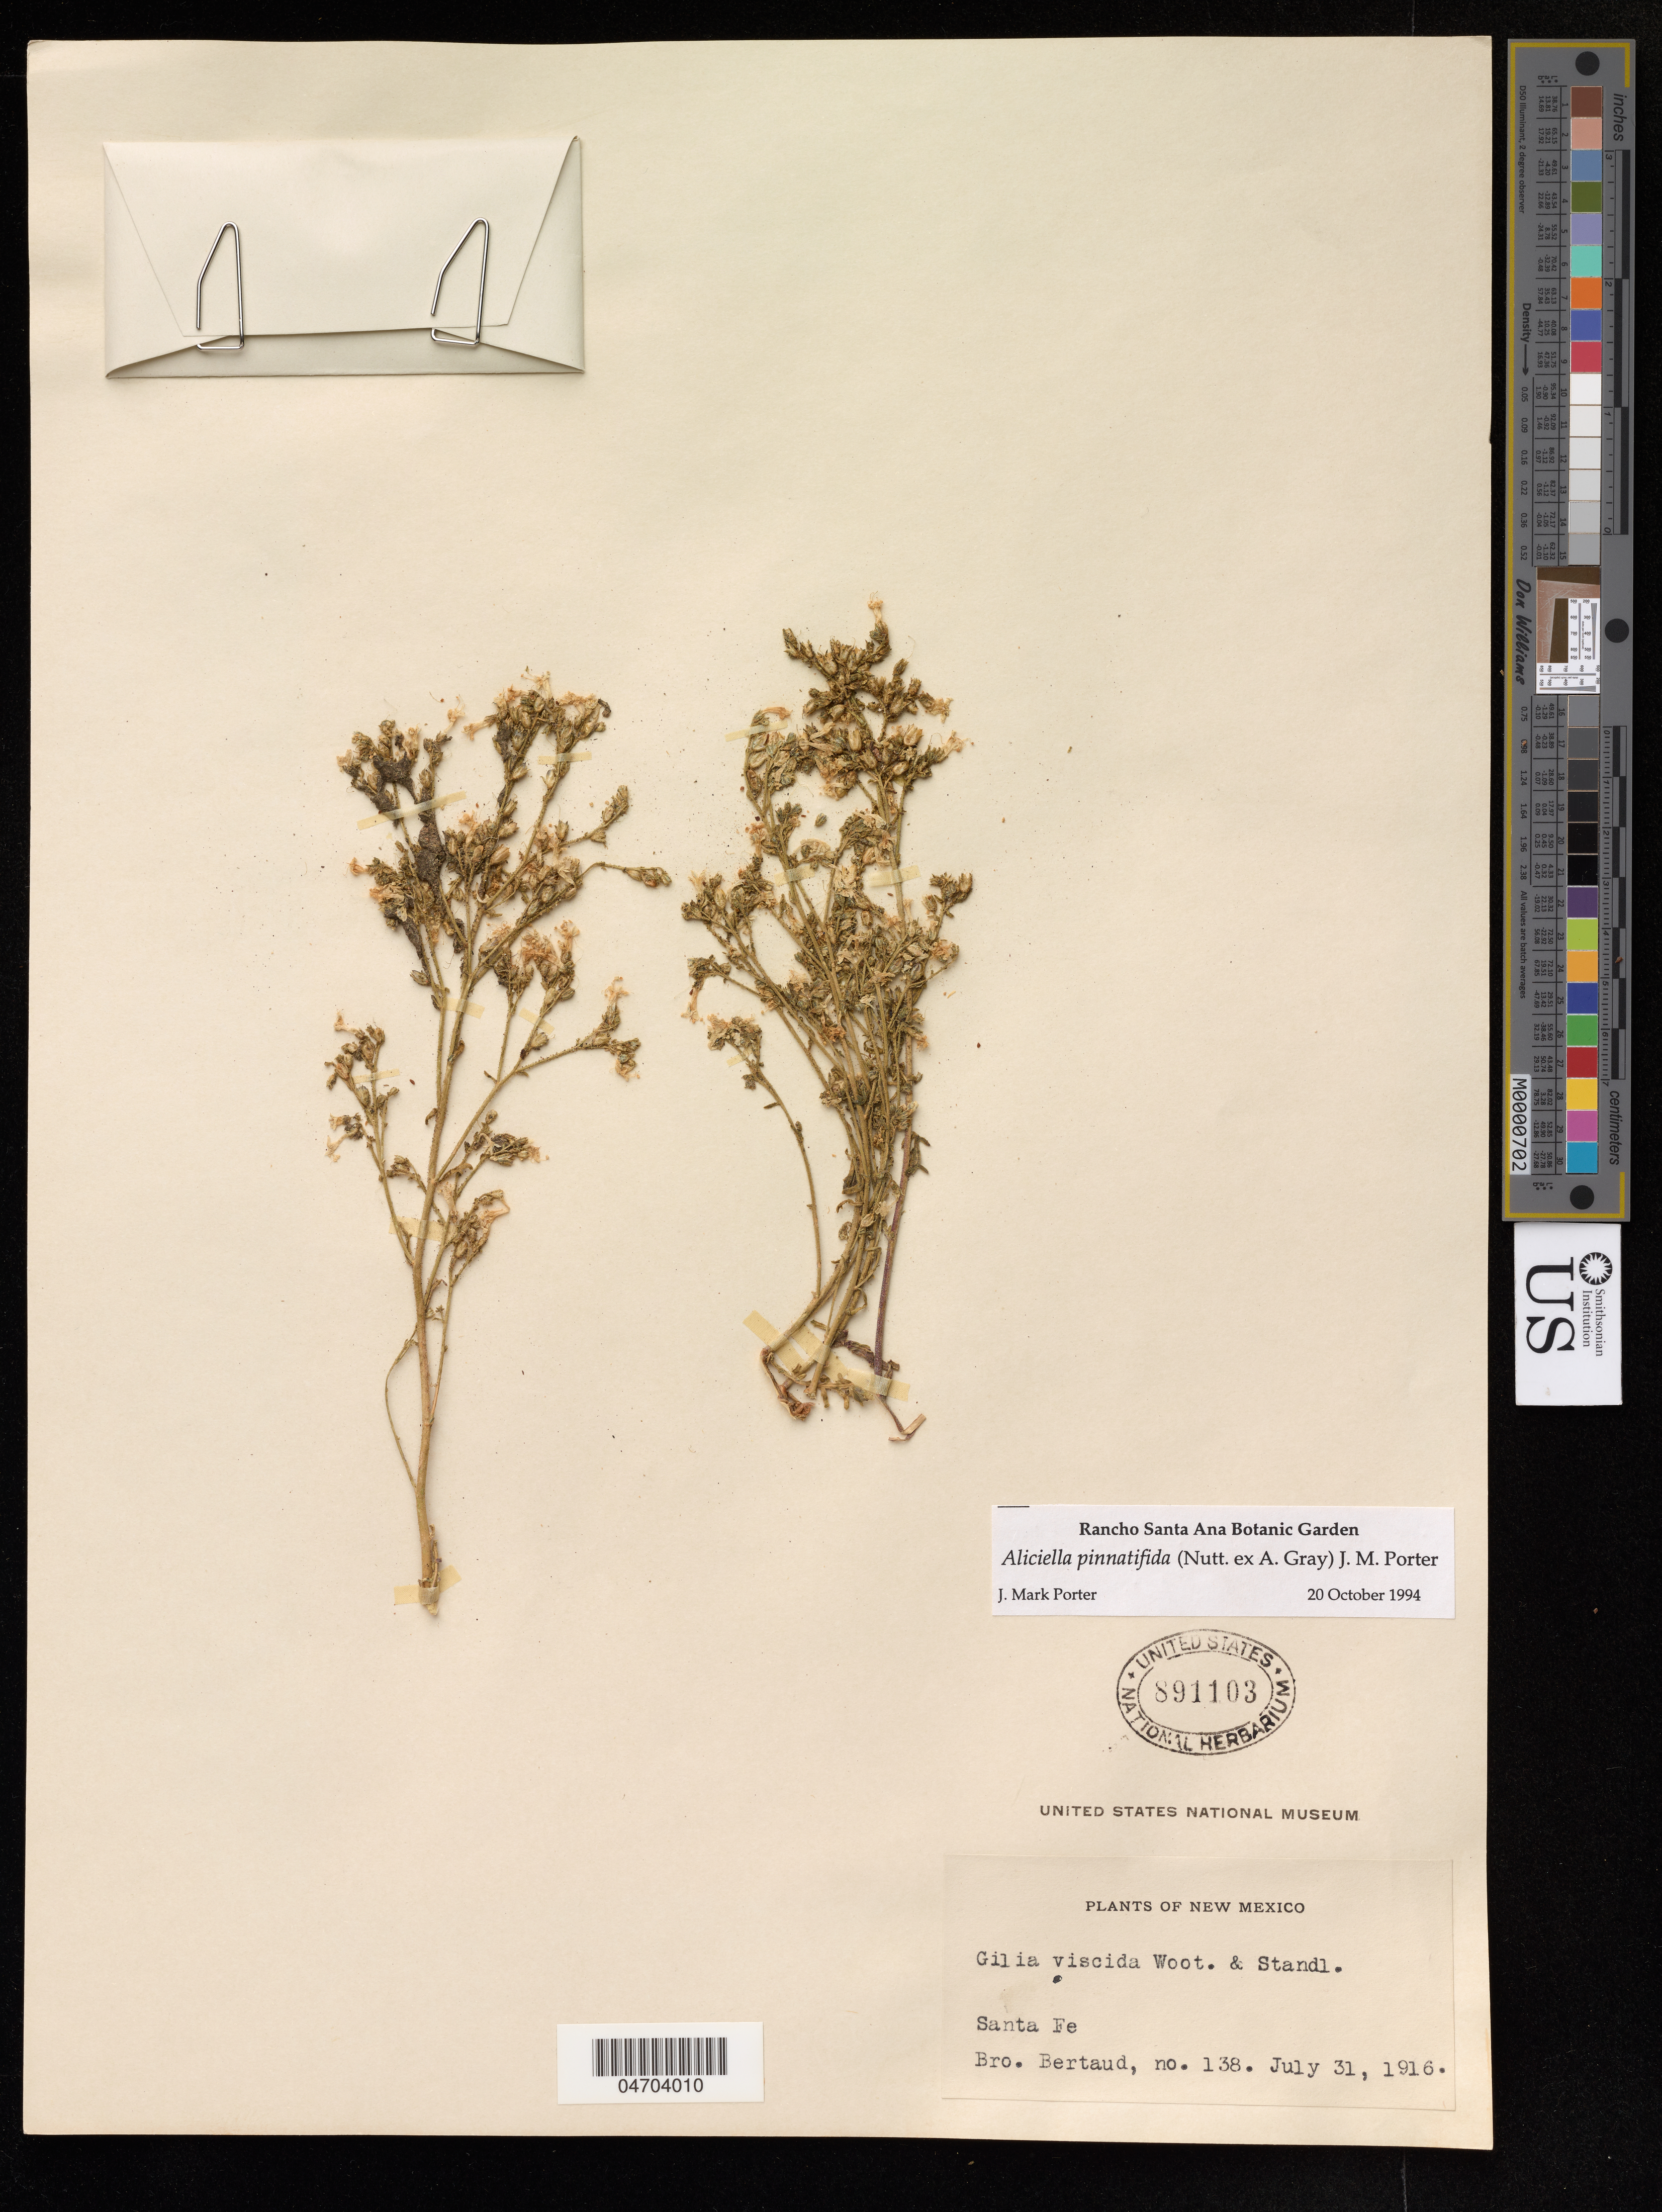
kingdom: Plantae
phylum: Tracheophyta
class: Magnoliopsida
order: Ericales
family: Polemoniaceae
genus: Aliciella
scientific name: Aliciella pinnatifida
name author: (Nutt. ex A. Gray) J.M. Porter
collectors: Bro. Bertaud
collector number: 138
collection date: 1916-07-31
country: United States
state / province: New Mexico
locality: Santa Fe.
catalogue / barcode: US 891103